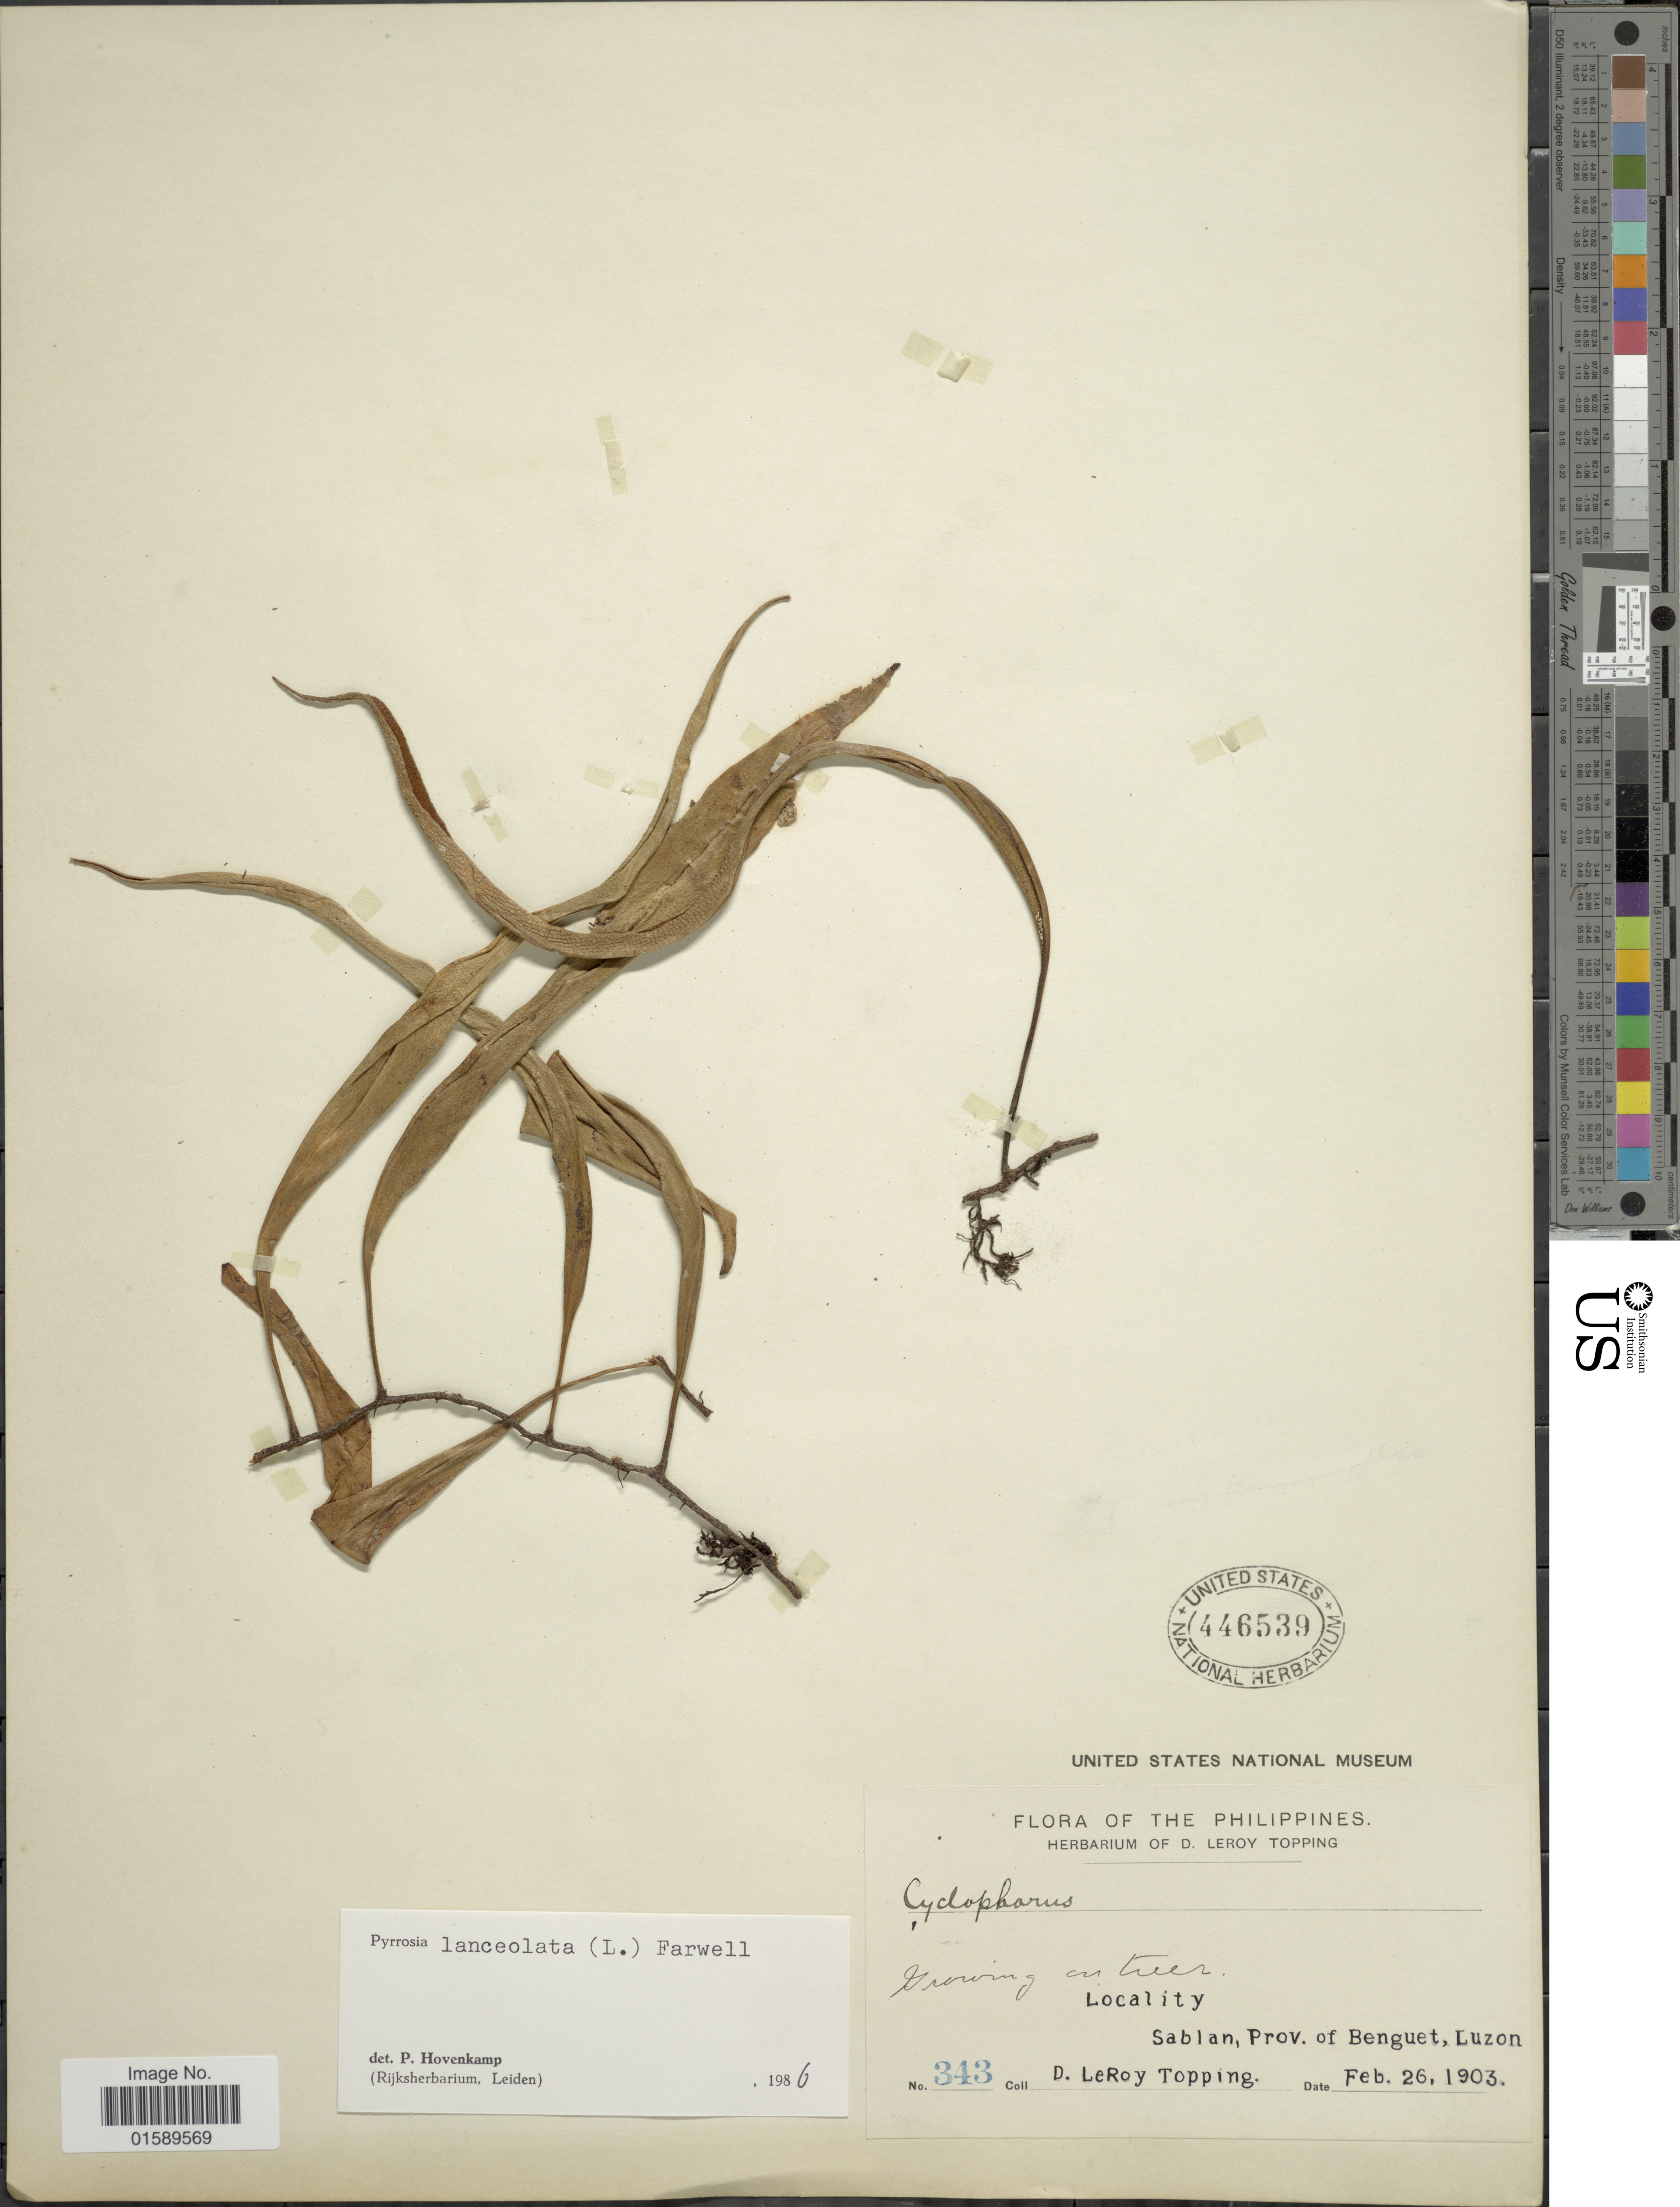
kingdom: Plantae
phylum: Tracheophyta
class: Polypodiopsida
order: Polypodiales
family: Polypodiaceae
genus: Pyrrosia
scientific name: Pyrrosia lanceolata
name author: (L.) Farw.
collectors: D. L. Topping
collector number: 343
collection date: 1903-02-26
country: Philippines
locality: Sablan, Prov. of Benguet, Luzon.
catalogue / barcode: US 446539